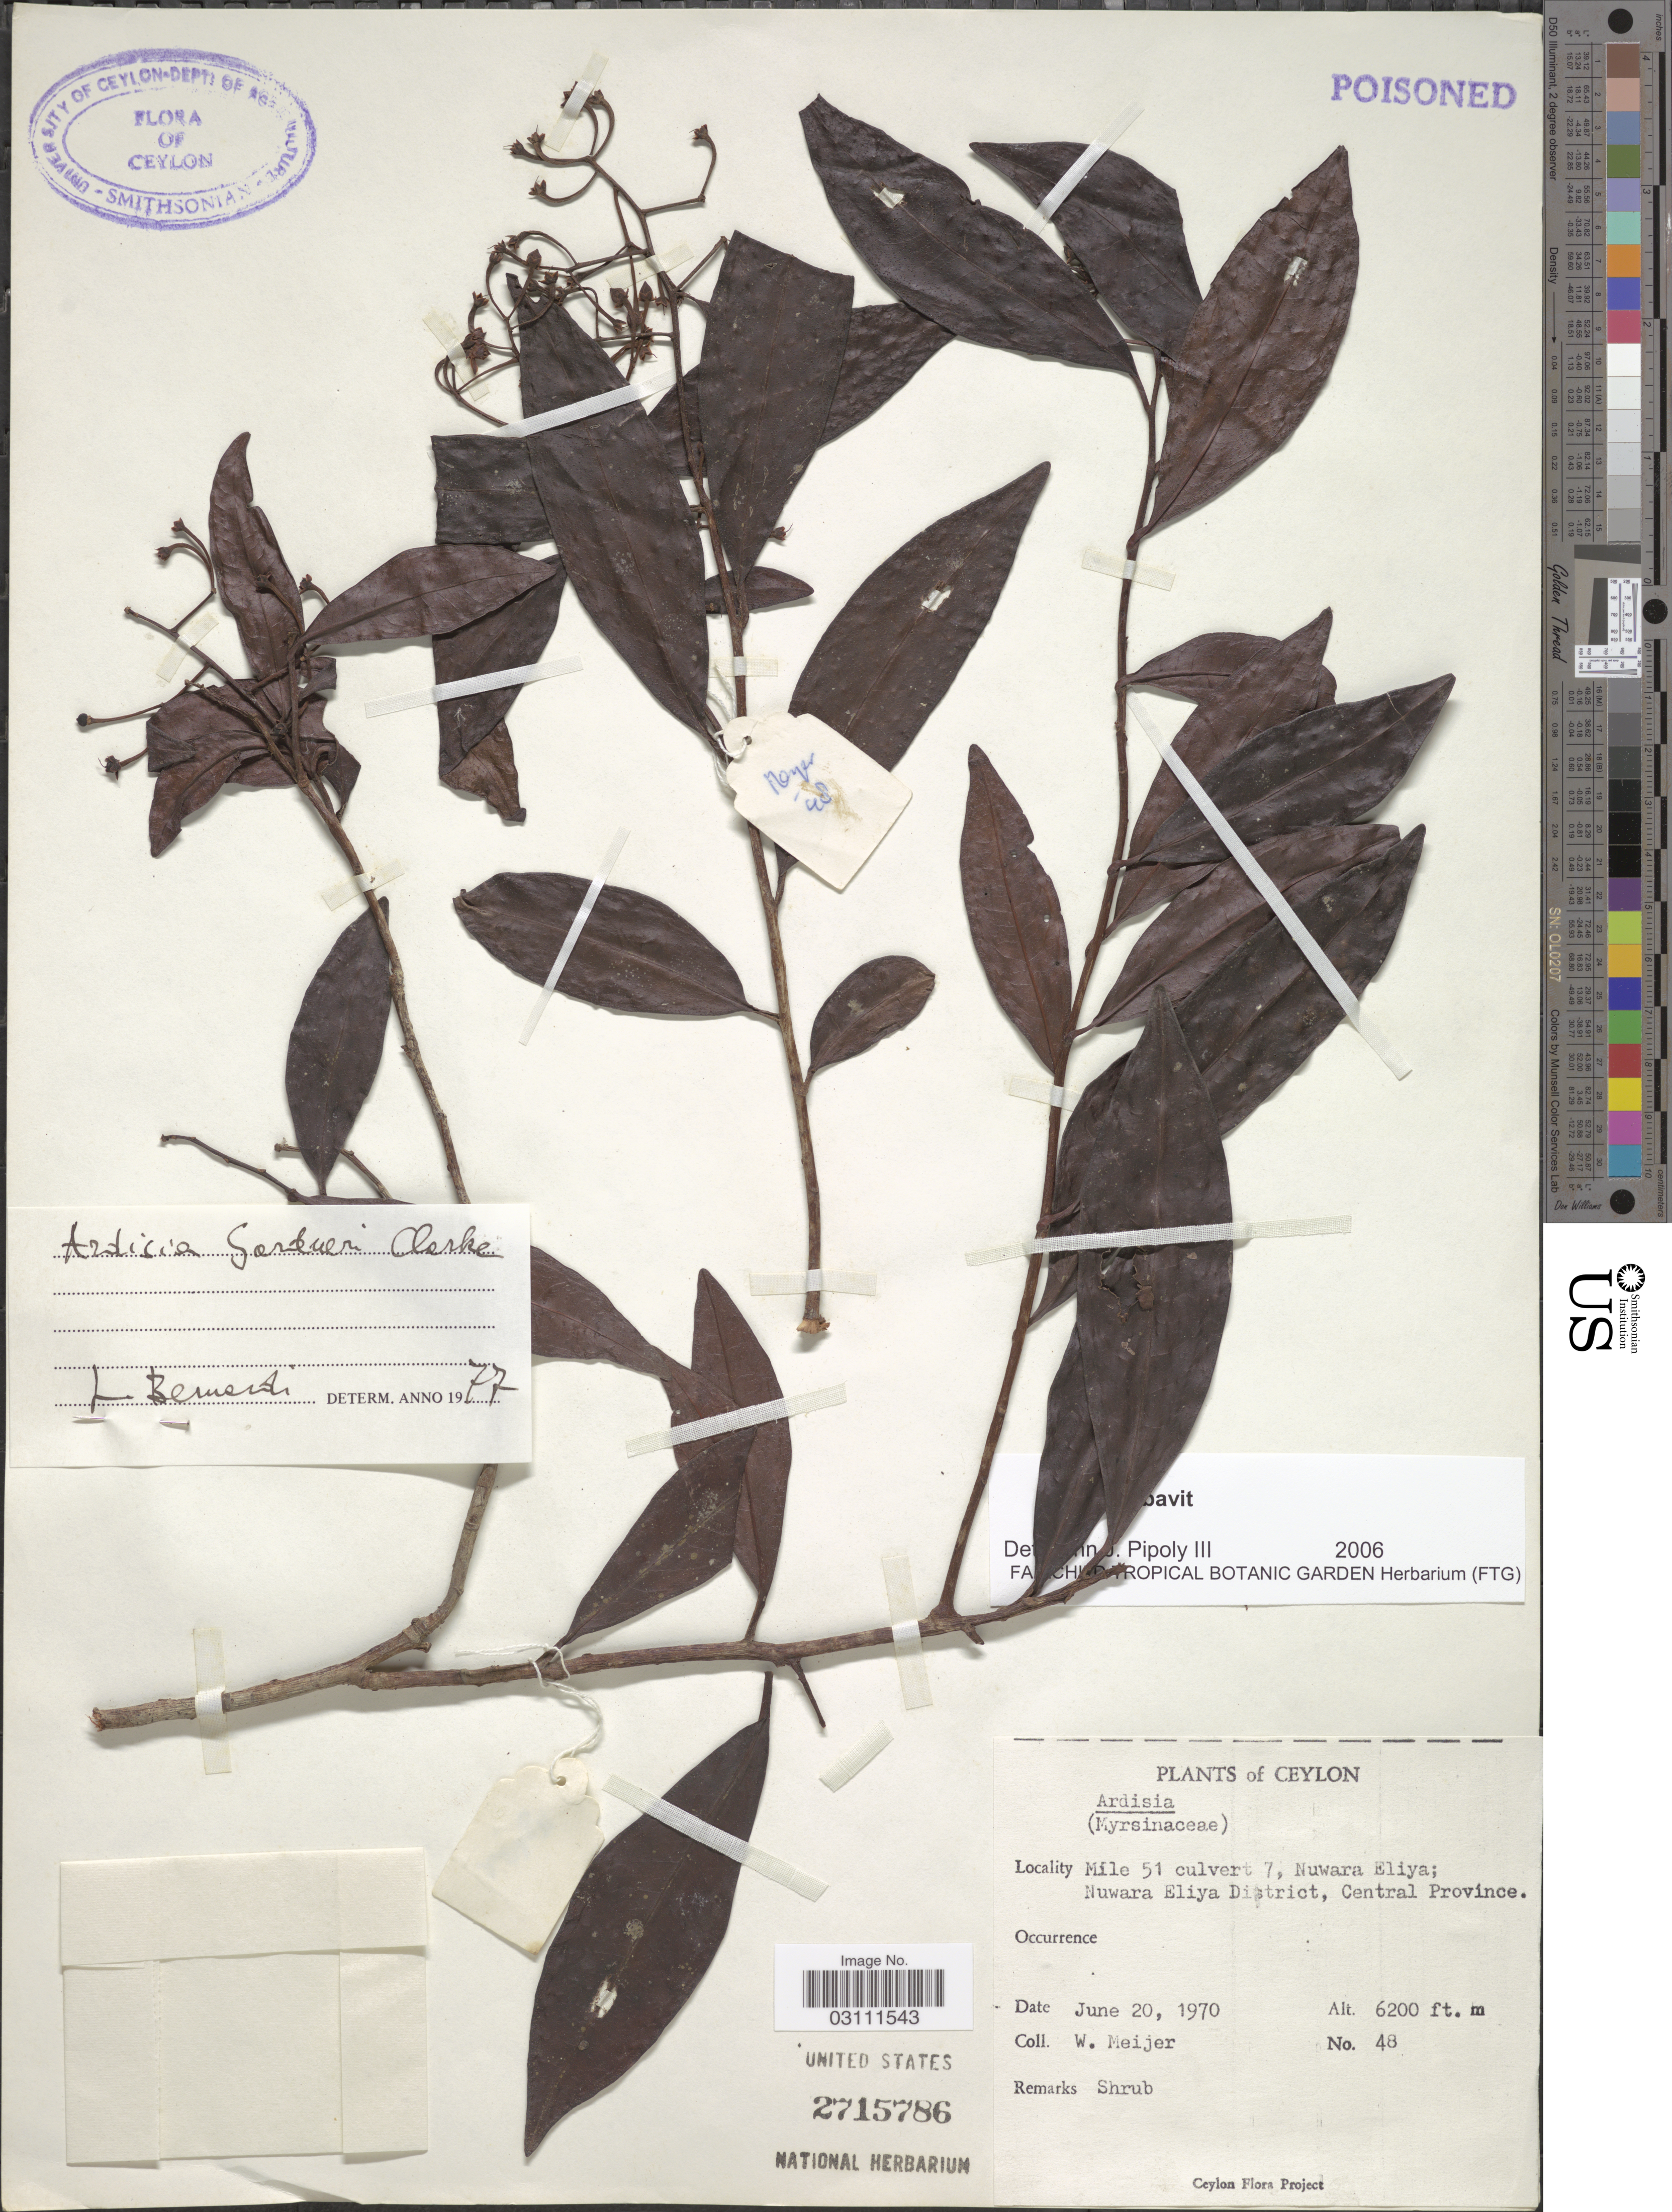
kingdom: Plantae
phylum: Tracheophyta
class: Magnoliopsida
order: Ericales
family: Primulaceae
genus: Ardisia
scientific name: Ardisia gardneri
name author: C.B. Clarke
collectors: W. Meijer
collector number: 48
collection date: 1970-06-20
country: Sri Lanka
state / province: Central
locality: Ceylon, Mile 51 culvert 7, Nuwara Eliya; Nuwara Eliya District, Central Province.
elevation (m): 1890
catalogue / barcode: US 2715786